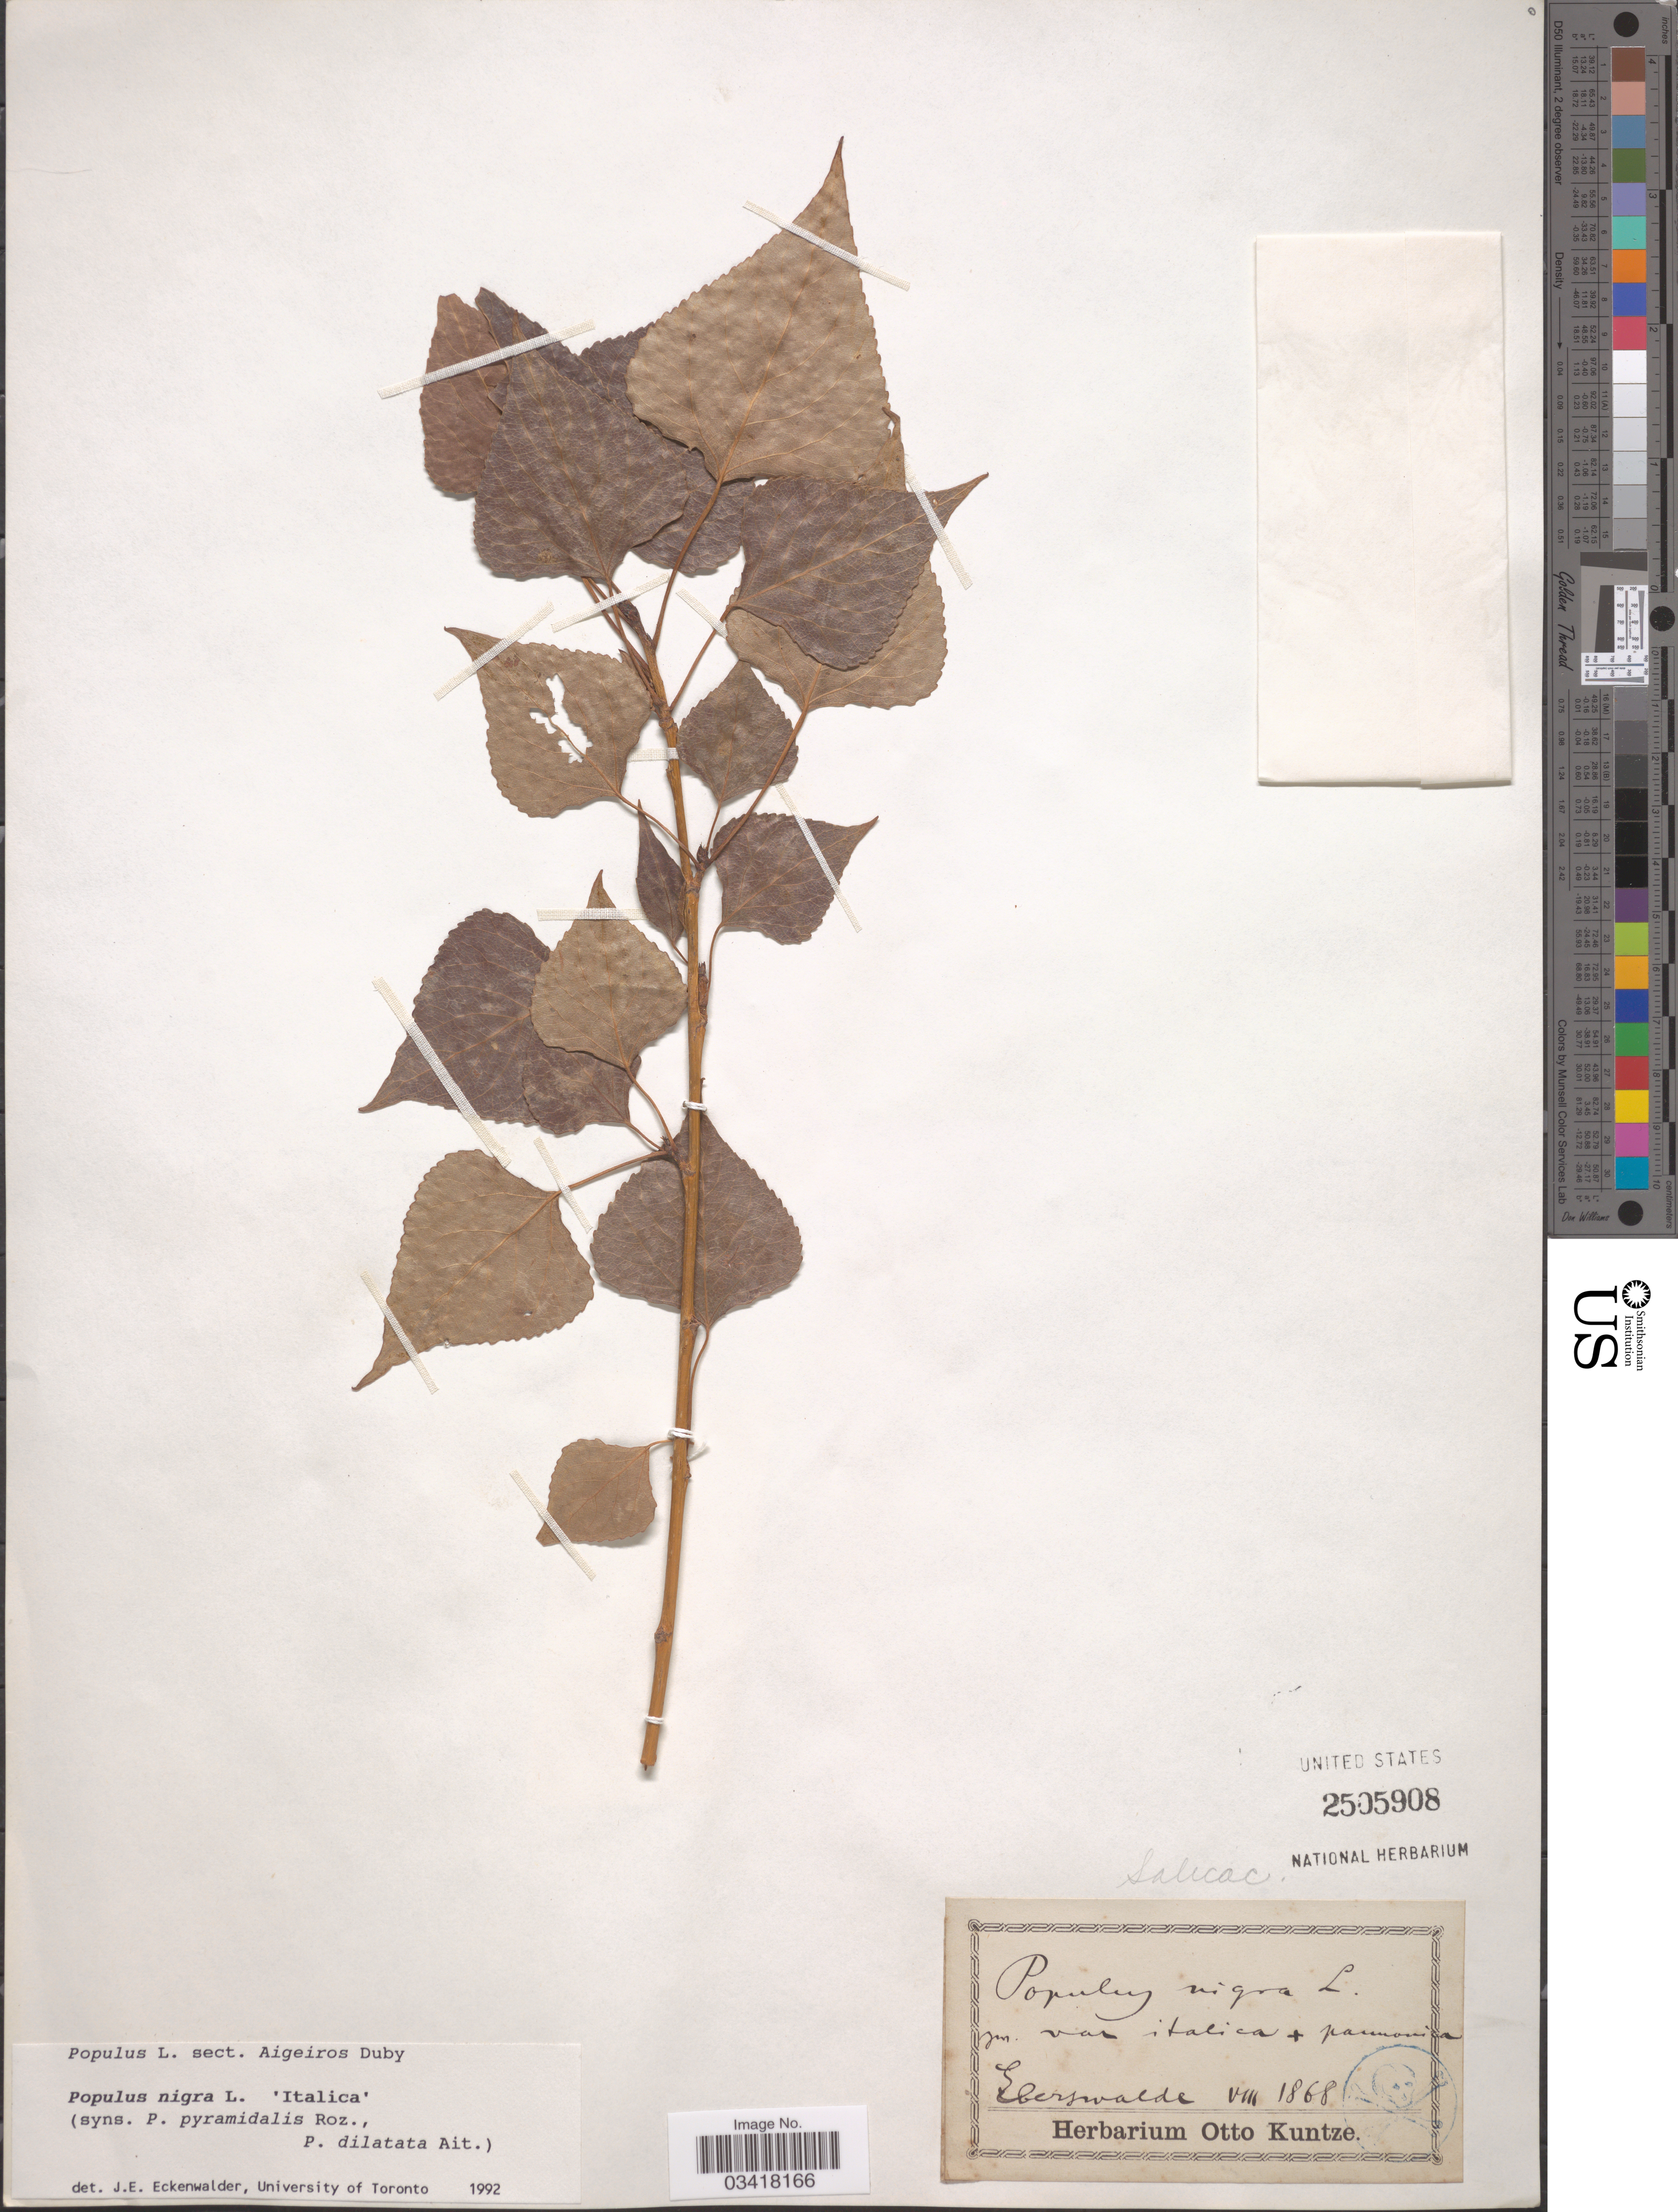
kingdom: Plantae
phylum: Tracheophyta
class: Magnoliopsida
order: Malpighiales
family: Salicaceae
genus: Populus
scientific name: Populus nigra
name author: L.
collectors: ex herb. Otto Kuntze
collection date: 1868-08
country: Germany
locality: Eberswalde.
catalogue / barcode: US 2505908